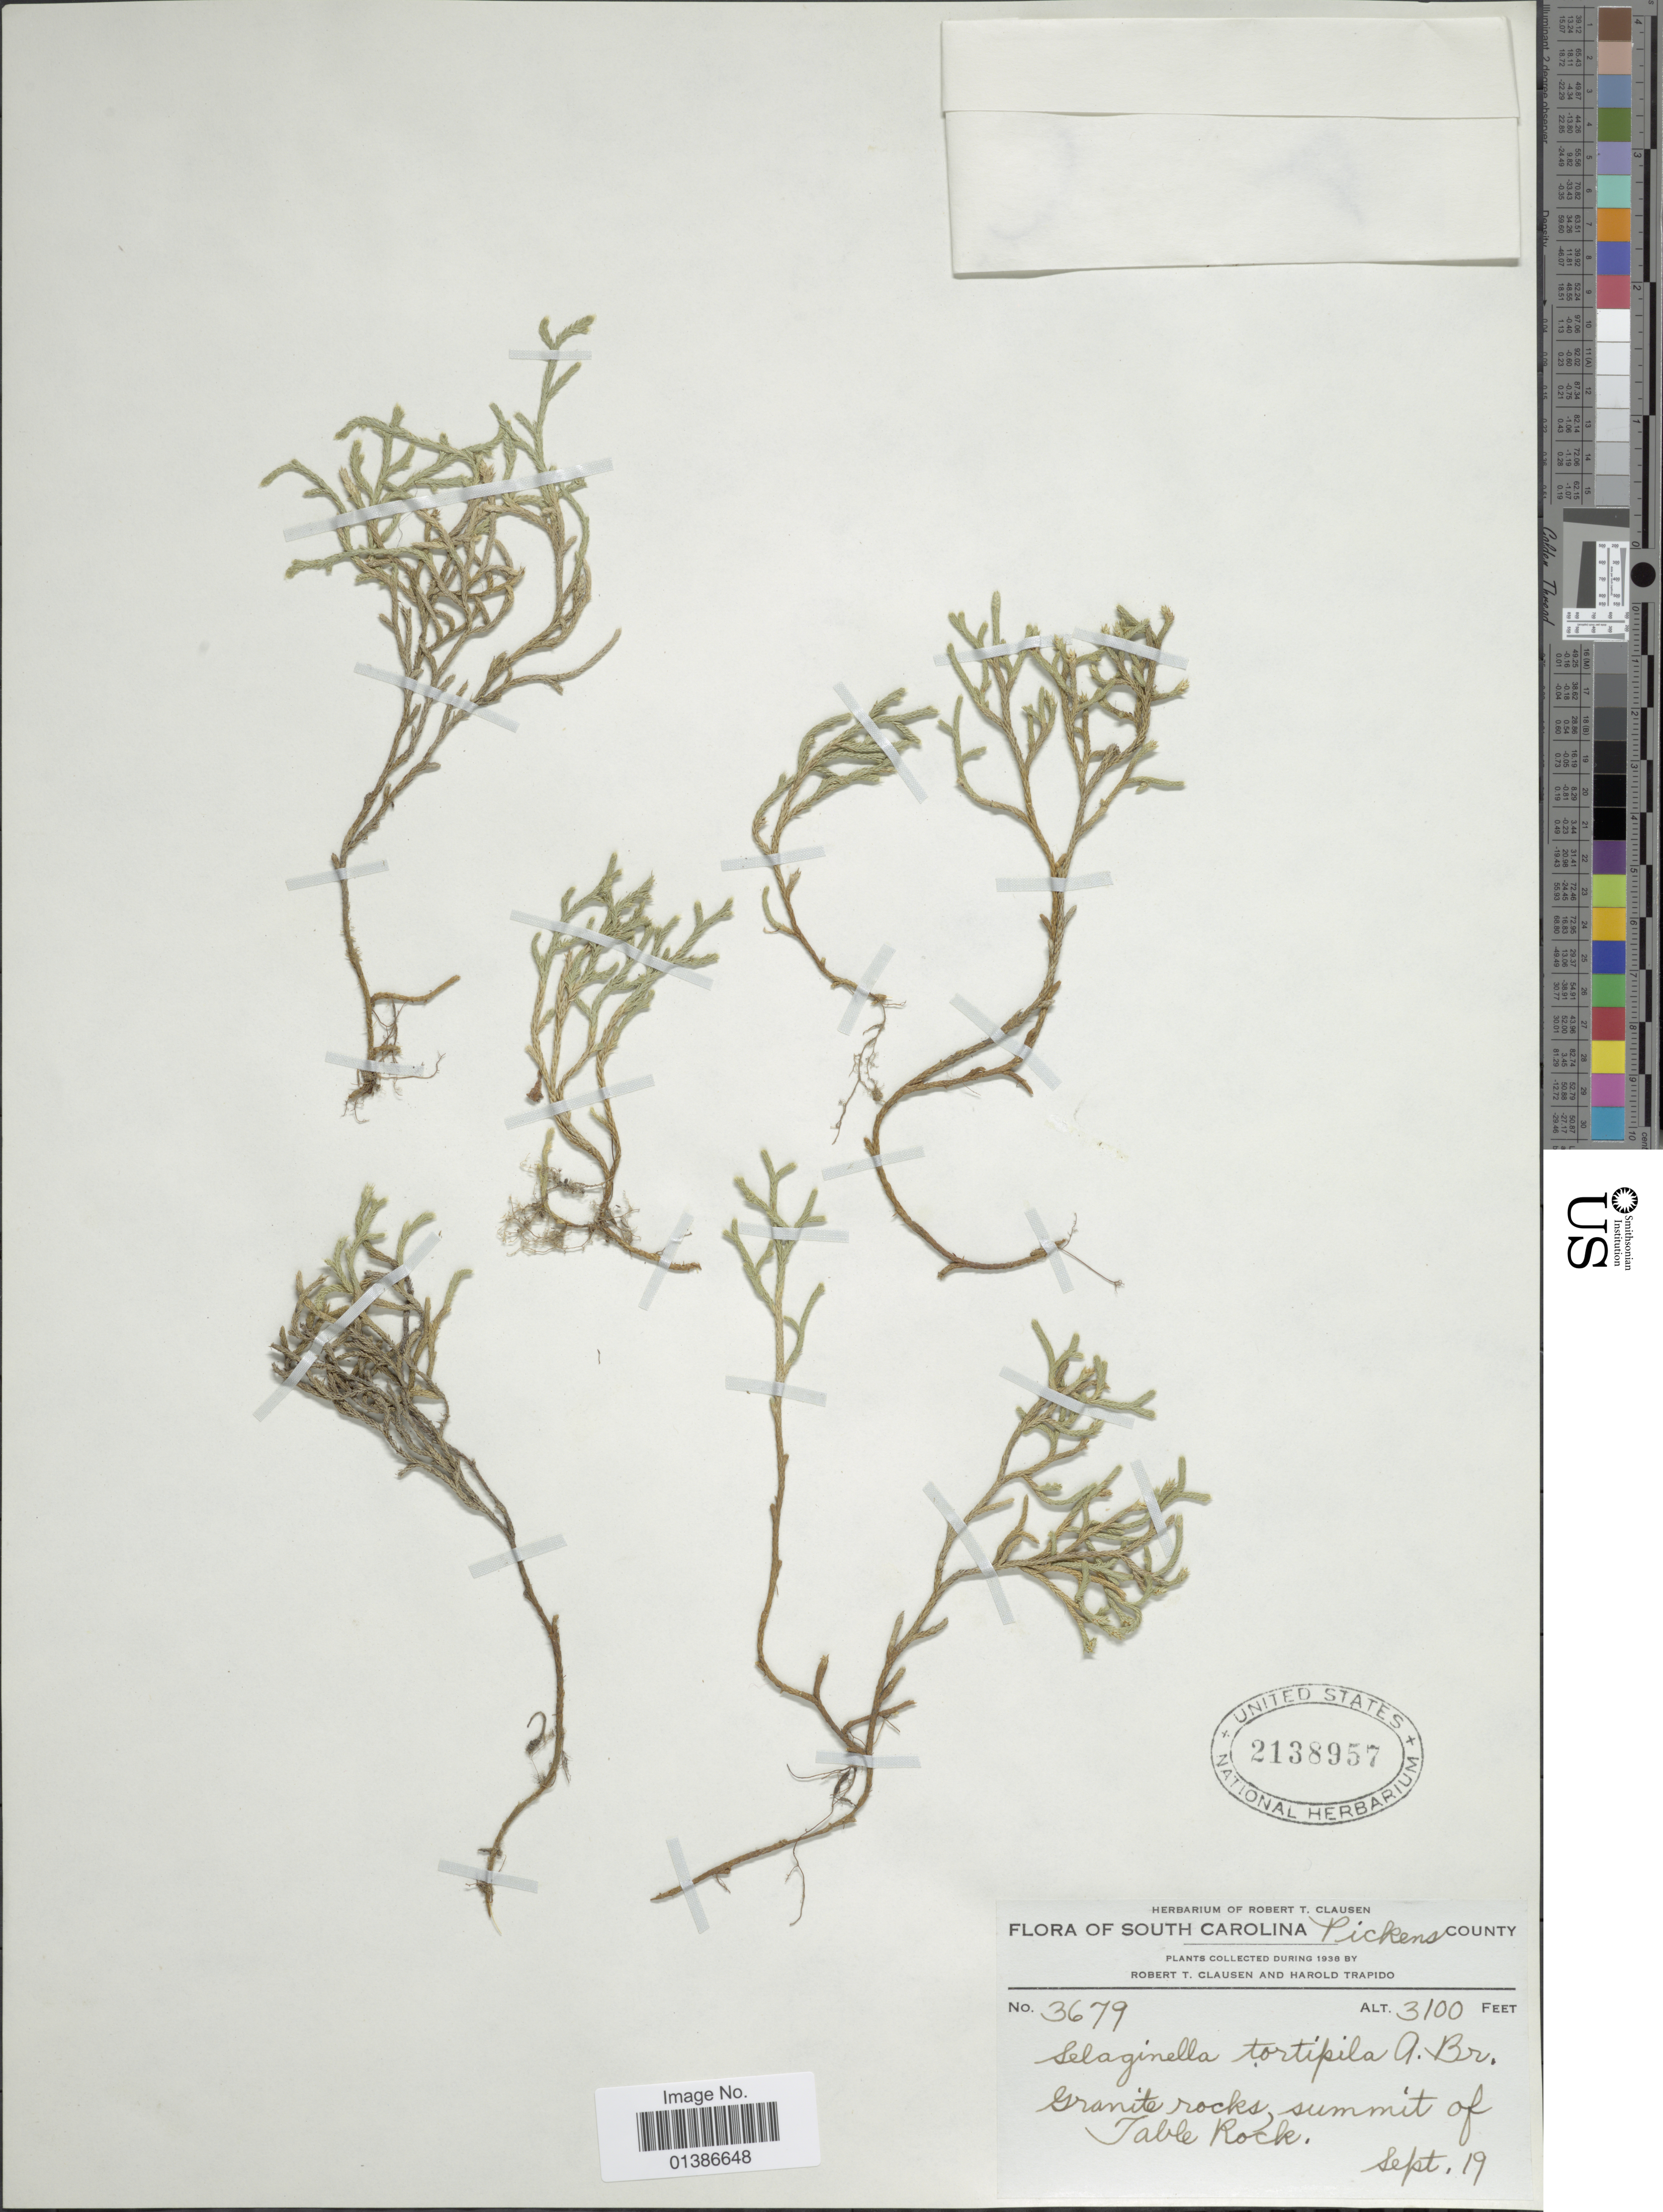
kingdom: Plantae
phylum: Tracheophyta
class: Lycopodiopsida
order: Selaginellales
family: Selaginellaceae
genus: Selaginella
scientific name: Selaginella tortipila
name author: A. Braun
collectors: R. T. Clausen & H. Trapido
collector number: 3679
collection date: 1938-09-19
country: United States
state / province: South Carolina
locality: Pickens County, granite rocks, summit of Table Rock.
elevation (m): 945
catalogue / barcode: US 2138957